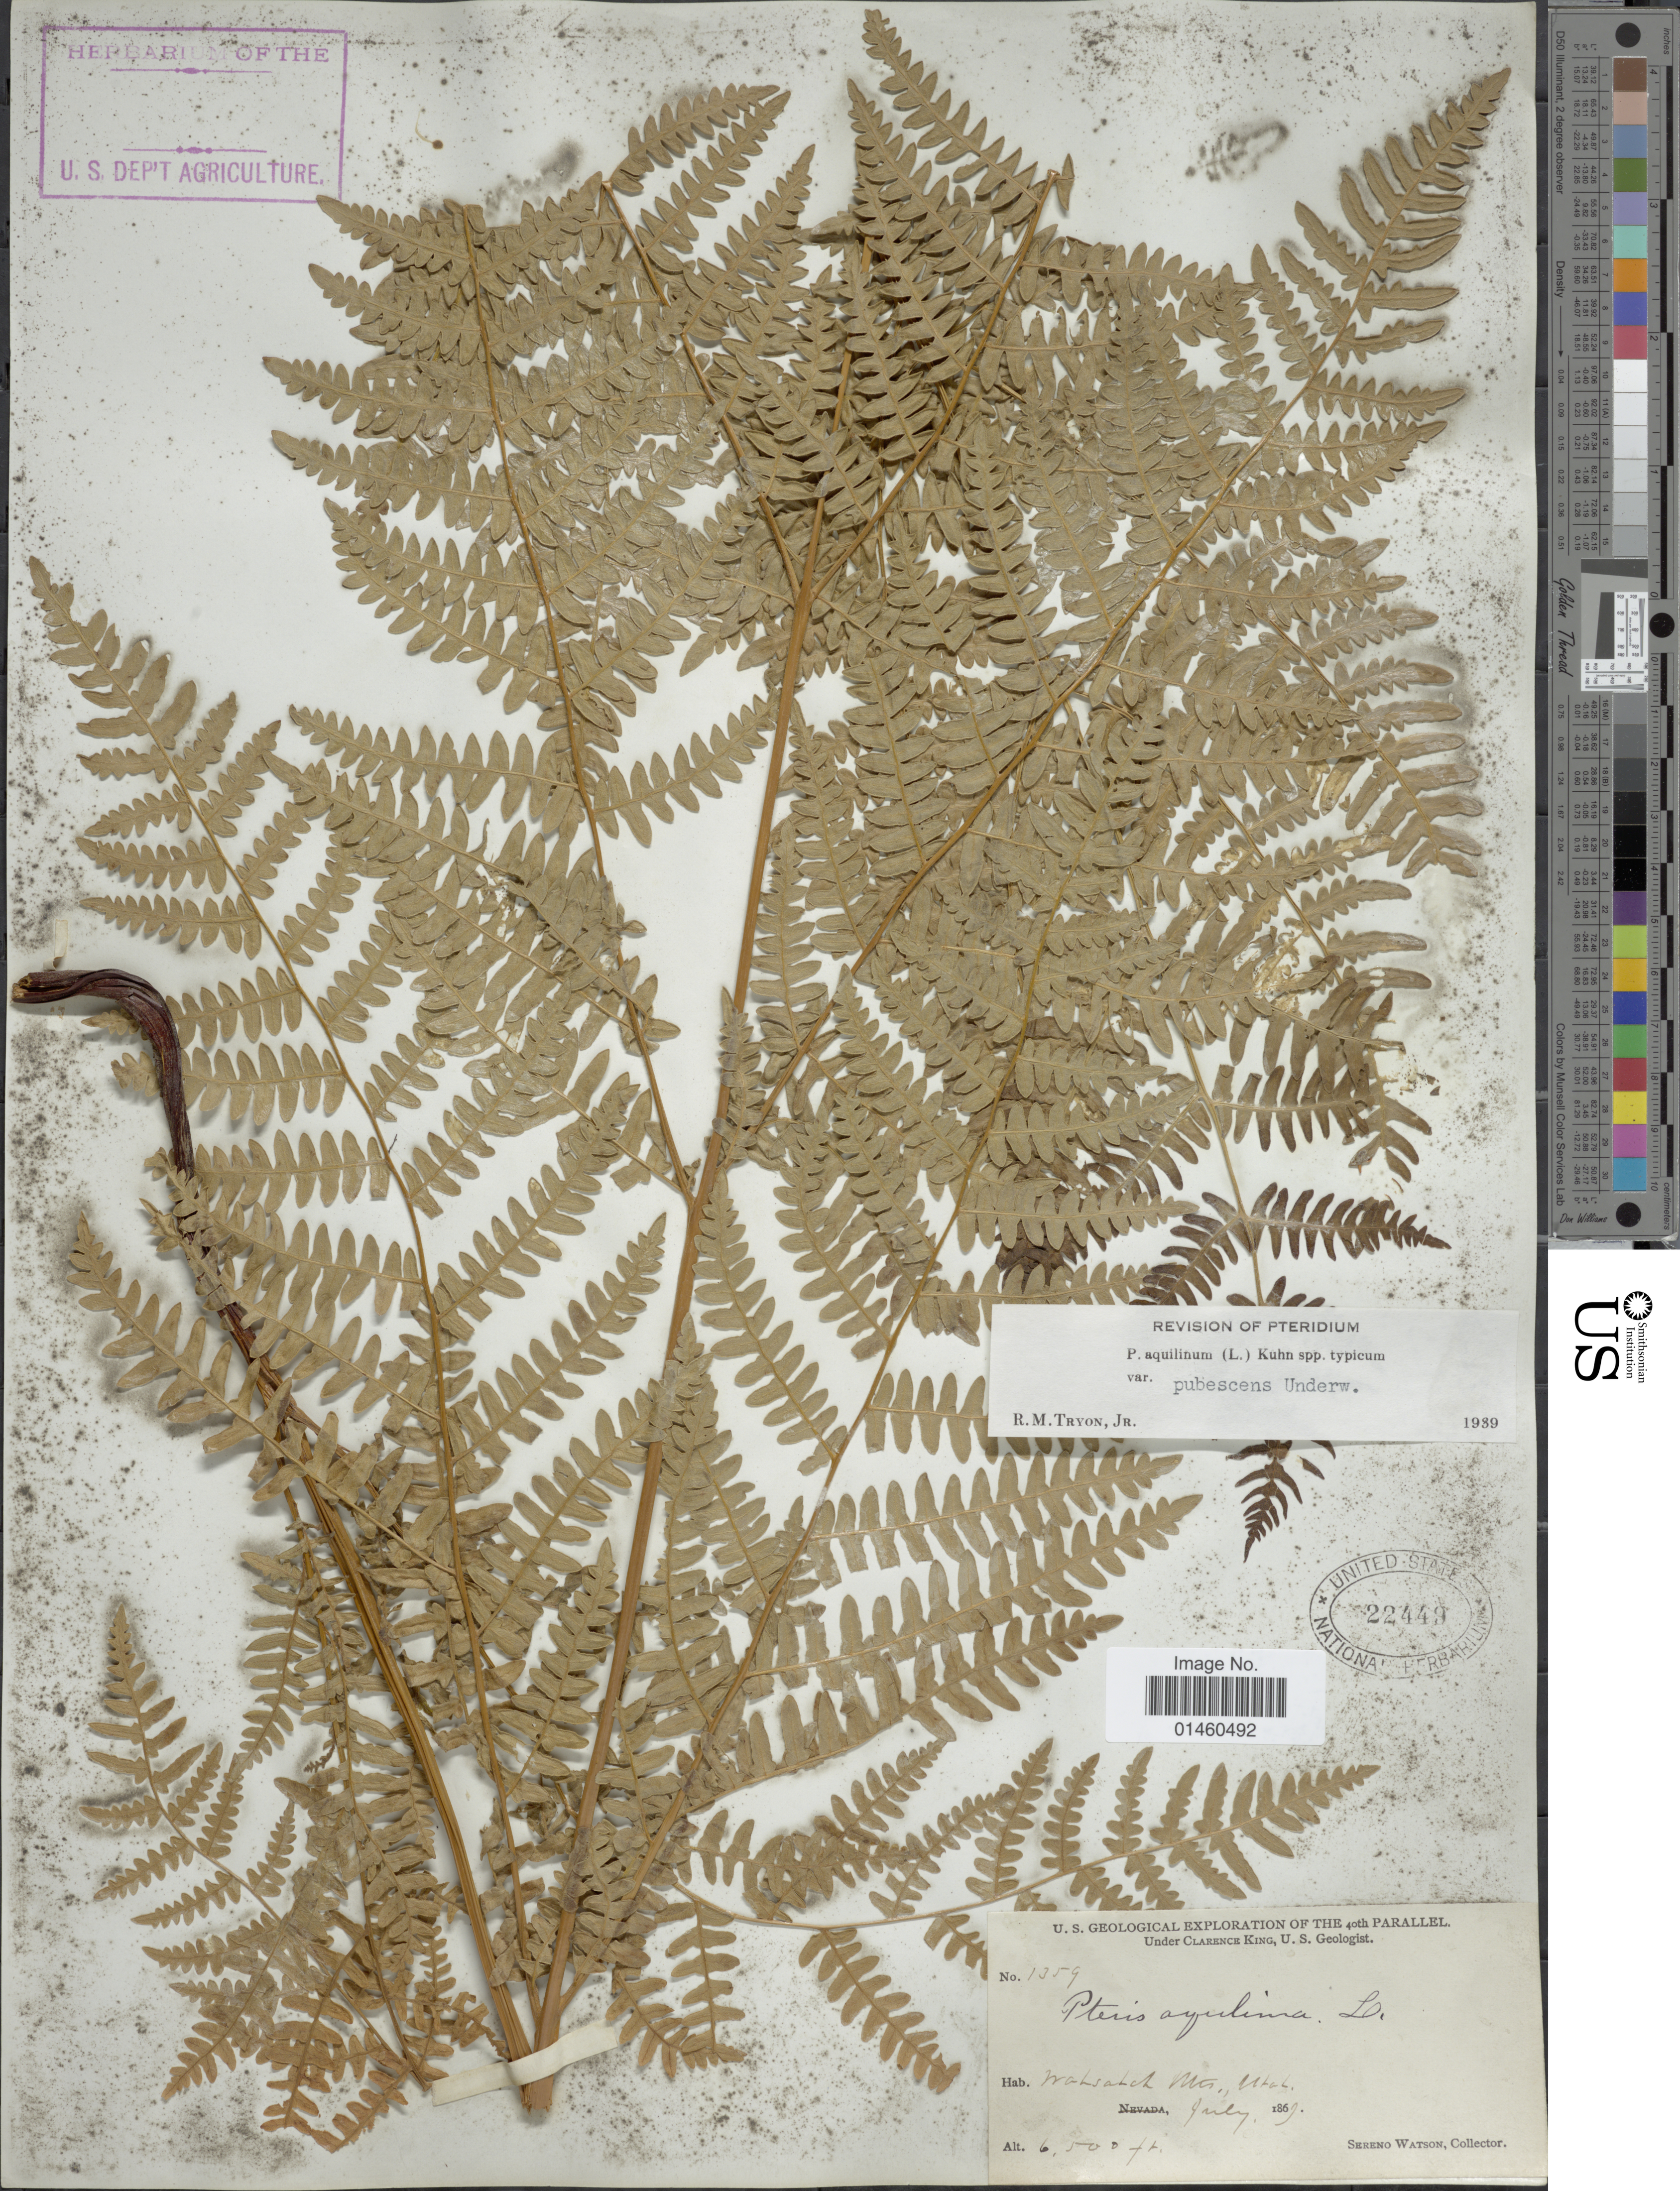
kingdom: Plantae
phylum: Tracheophyta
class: Polypodiopsida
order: Polypodiales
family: Dennstaedtiaceae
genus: Pteridium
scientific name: Pteridium pubescens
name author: (Underw.) Christenh.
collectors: S. Watson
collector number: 1359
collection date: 1869-07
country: United States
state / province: Utah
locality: The 40th Parallel. Wahsatch Mts.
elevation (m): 1981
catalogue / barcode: US 22449